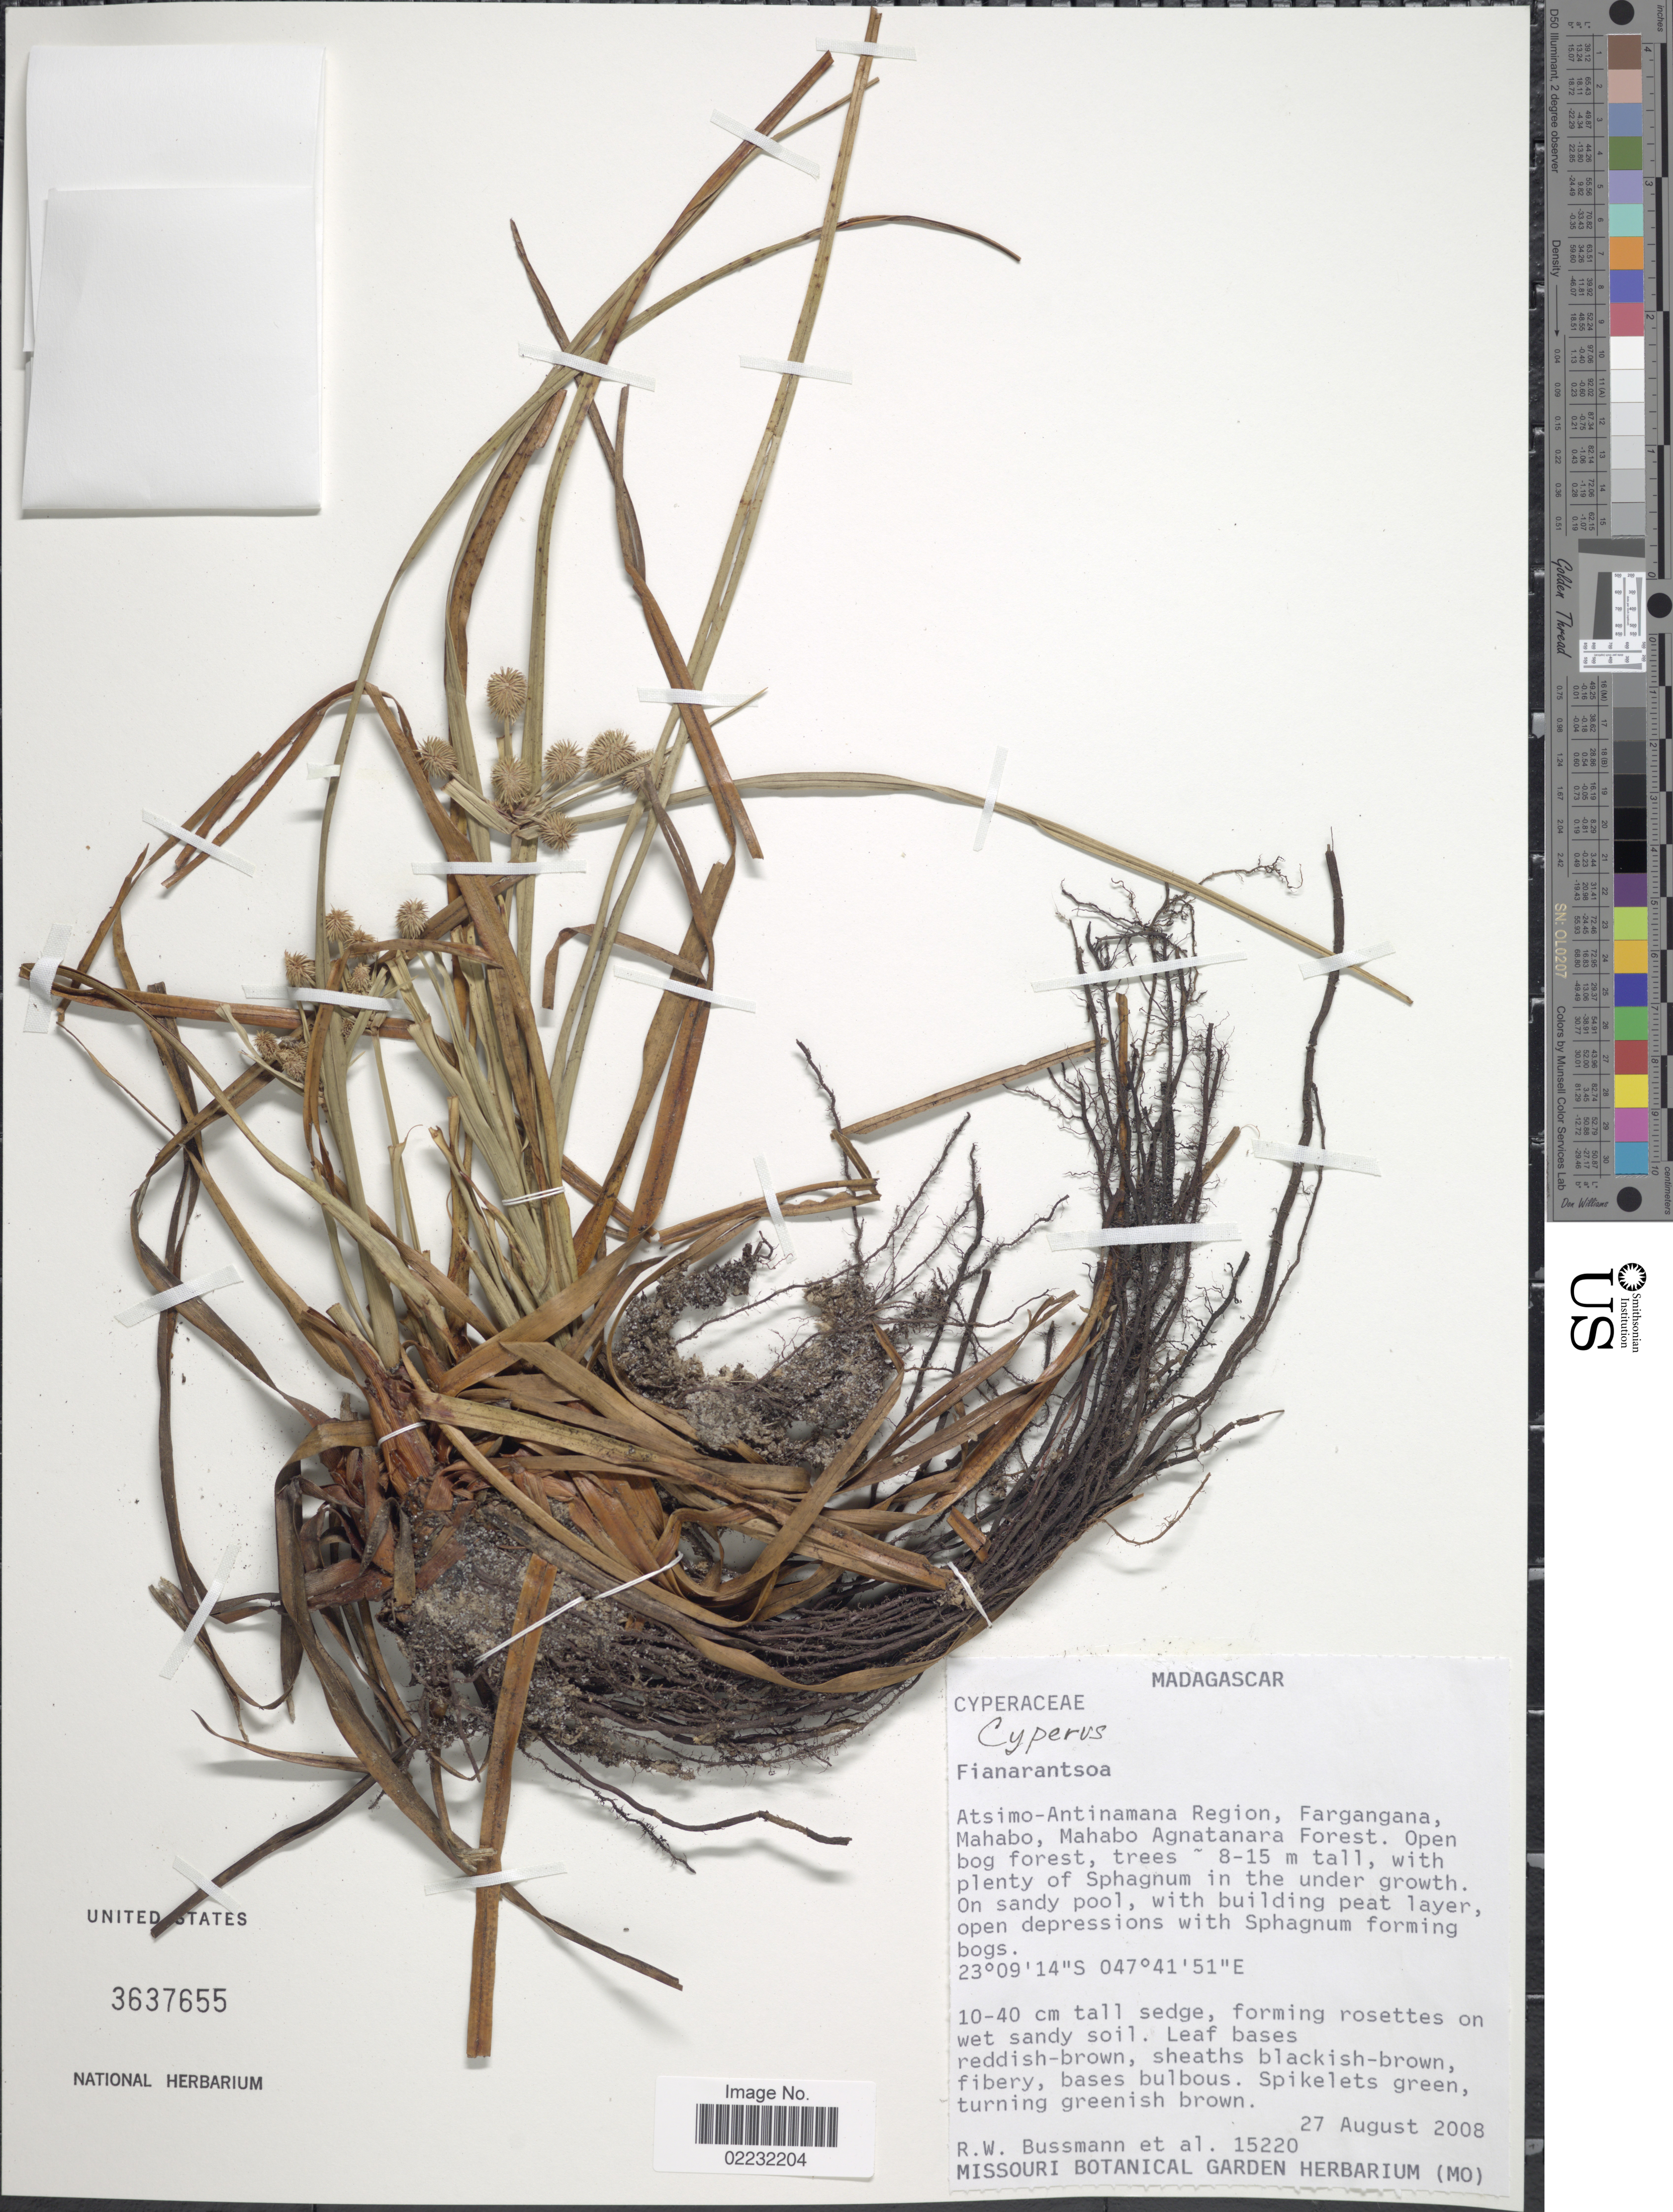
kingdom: Plantae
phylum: Tracheophyta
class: Liliopsida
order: Poales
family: Cyperaceae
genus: Cyperus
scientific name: Cyperus subbadius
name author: Kük.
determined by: Strong, Mark T., (BOT), Smithsonian Institution - National Museum of Natural History (UNITED STATES)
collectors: R. W. Bussmann & et al.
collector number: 15220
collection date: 2008-08-27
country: Madagascar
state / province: Atsimo-Atsinanana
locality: Atsimo-Antinamana Region, Fargangana, Mahabo, Mahabo Agnatanara Forest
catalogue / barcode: US 3637655